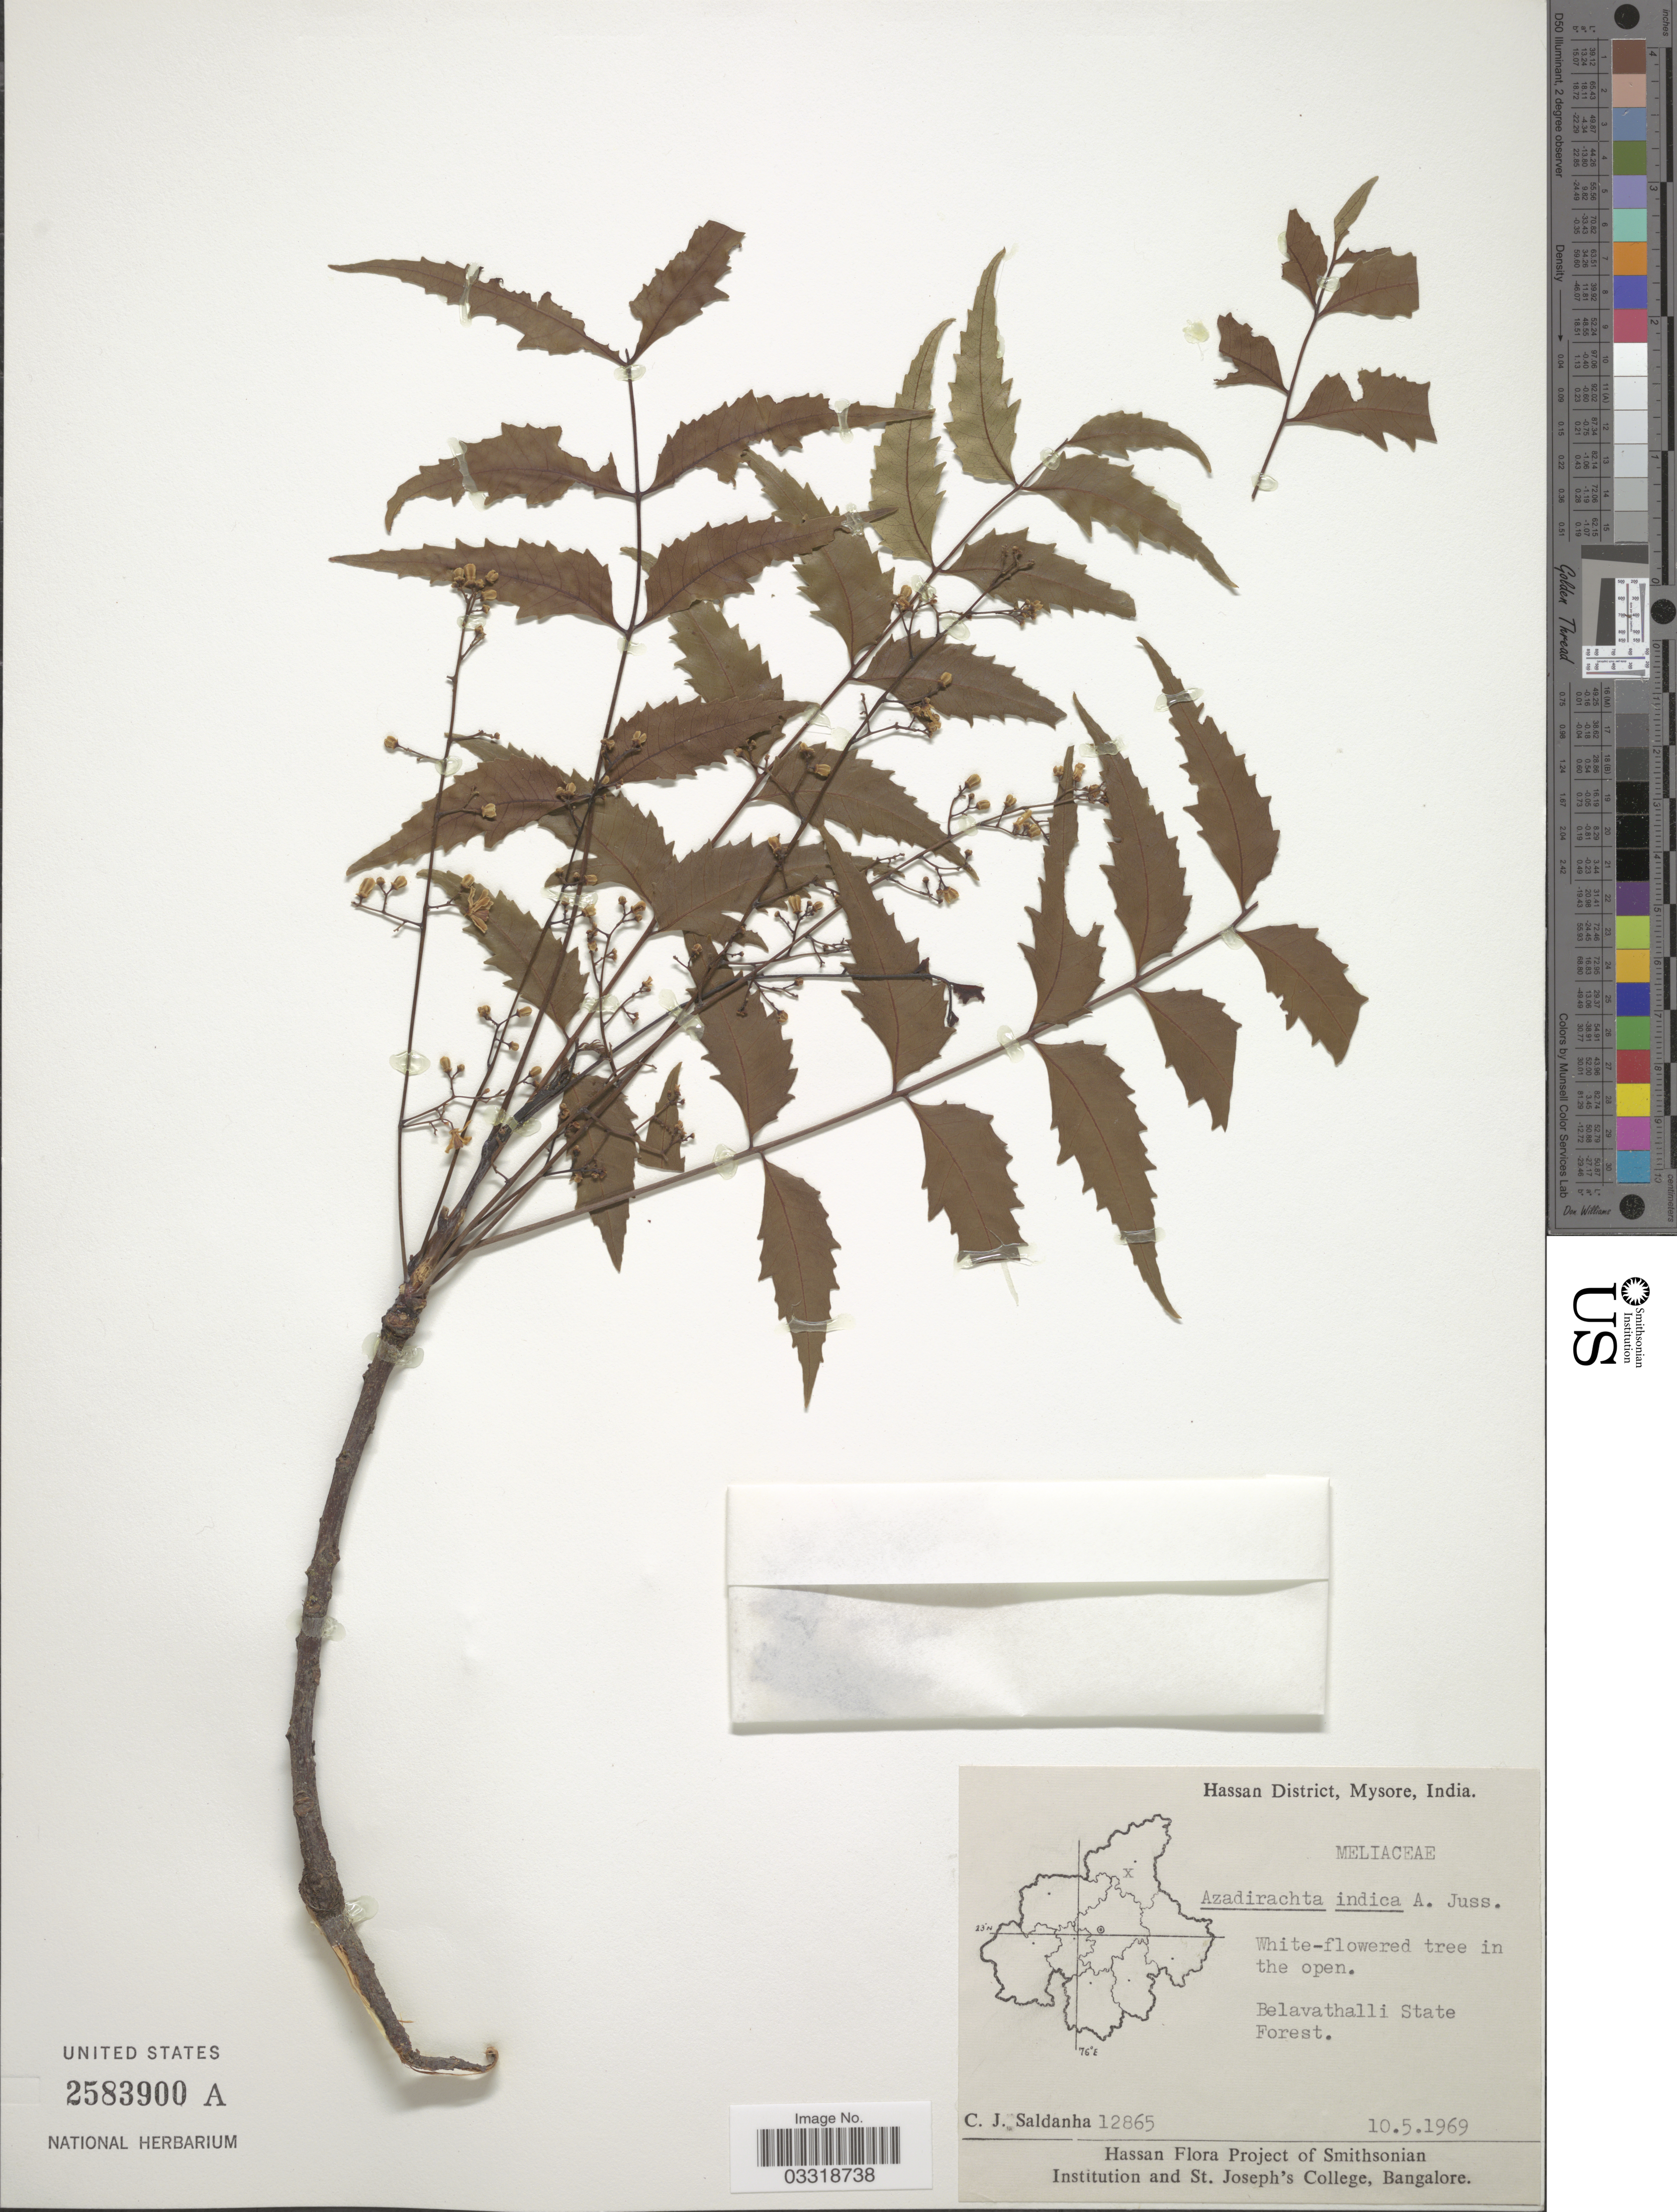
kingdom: Plantae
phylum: Tracheophyta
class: Magnoliopsida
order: Sapindales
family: Meliaceae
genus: Azadirachta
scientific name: Azadirachta indica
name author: A. Juss.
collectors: C. J. Saldanha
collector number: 12865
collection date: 1969-05-10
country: India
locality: Hassan District, Mysore. Belavathalli State Forest.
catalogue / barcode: US 2583900A